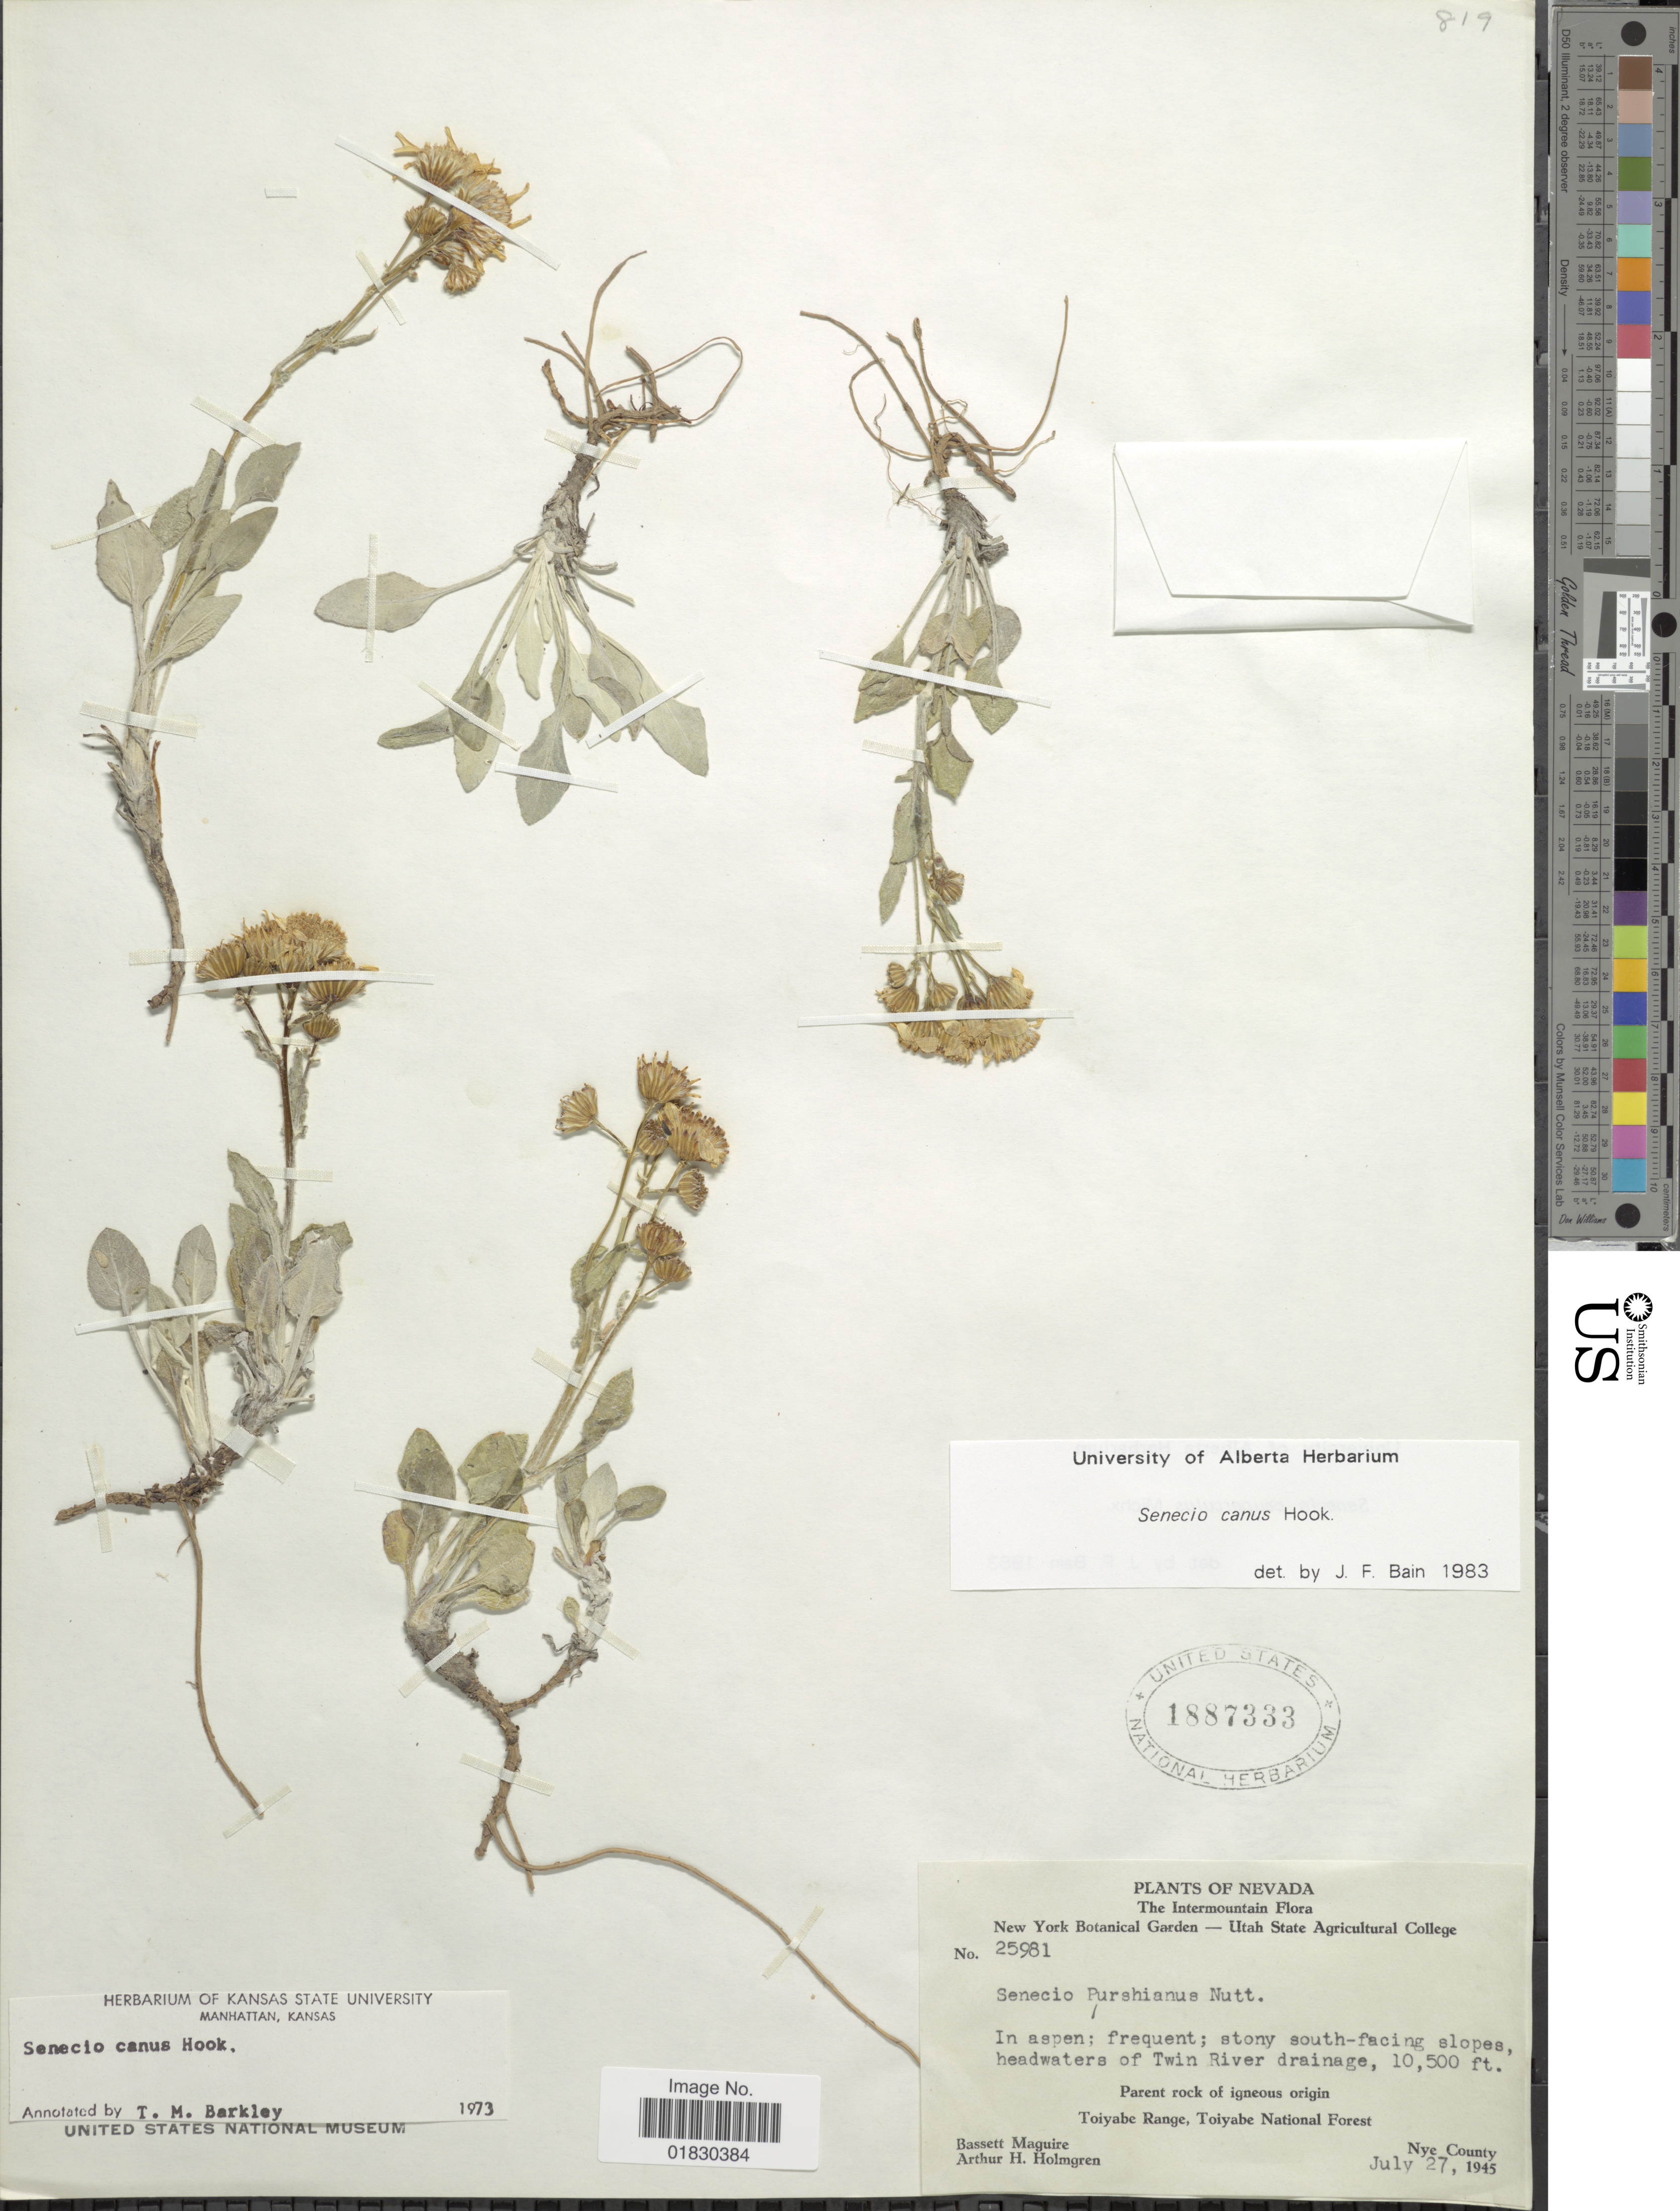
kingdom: Plantae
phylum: Tracheophyta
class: Magnoliopsida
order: Asterales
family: Asteraceae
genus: Packera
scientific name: Packera cana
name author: (Hook.) W.A. Weber & Á. Löve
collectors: B. Maguire & A. H. Holmgren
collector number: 25981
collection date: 1945-07-27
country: United States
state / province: Nevada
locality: The Intermountain, stony south-facing slopes, headwaters of Twin Rivers drainage, Parent rock of igneous origin, Toiyabe Range, Toiyabe National Forest, Nye County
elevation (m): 3200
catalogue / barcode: US 1887333